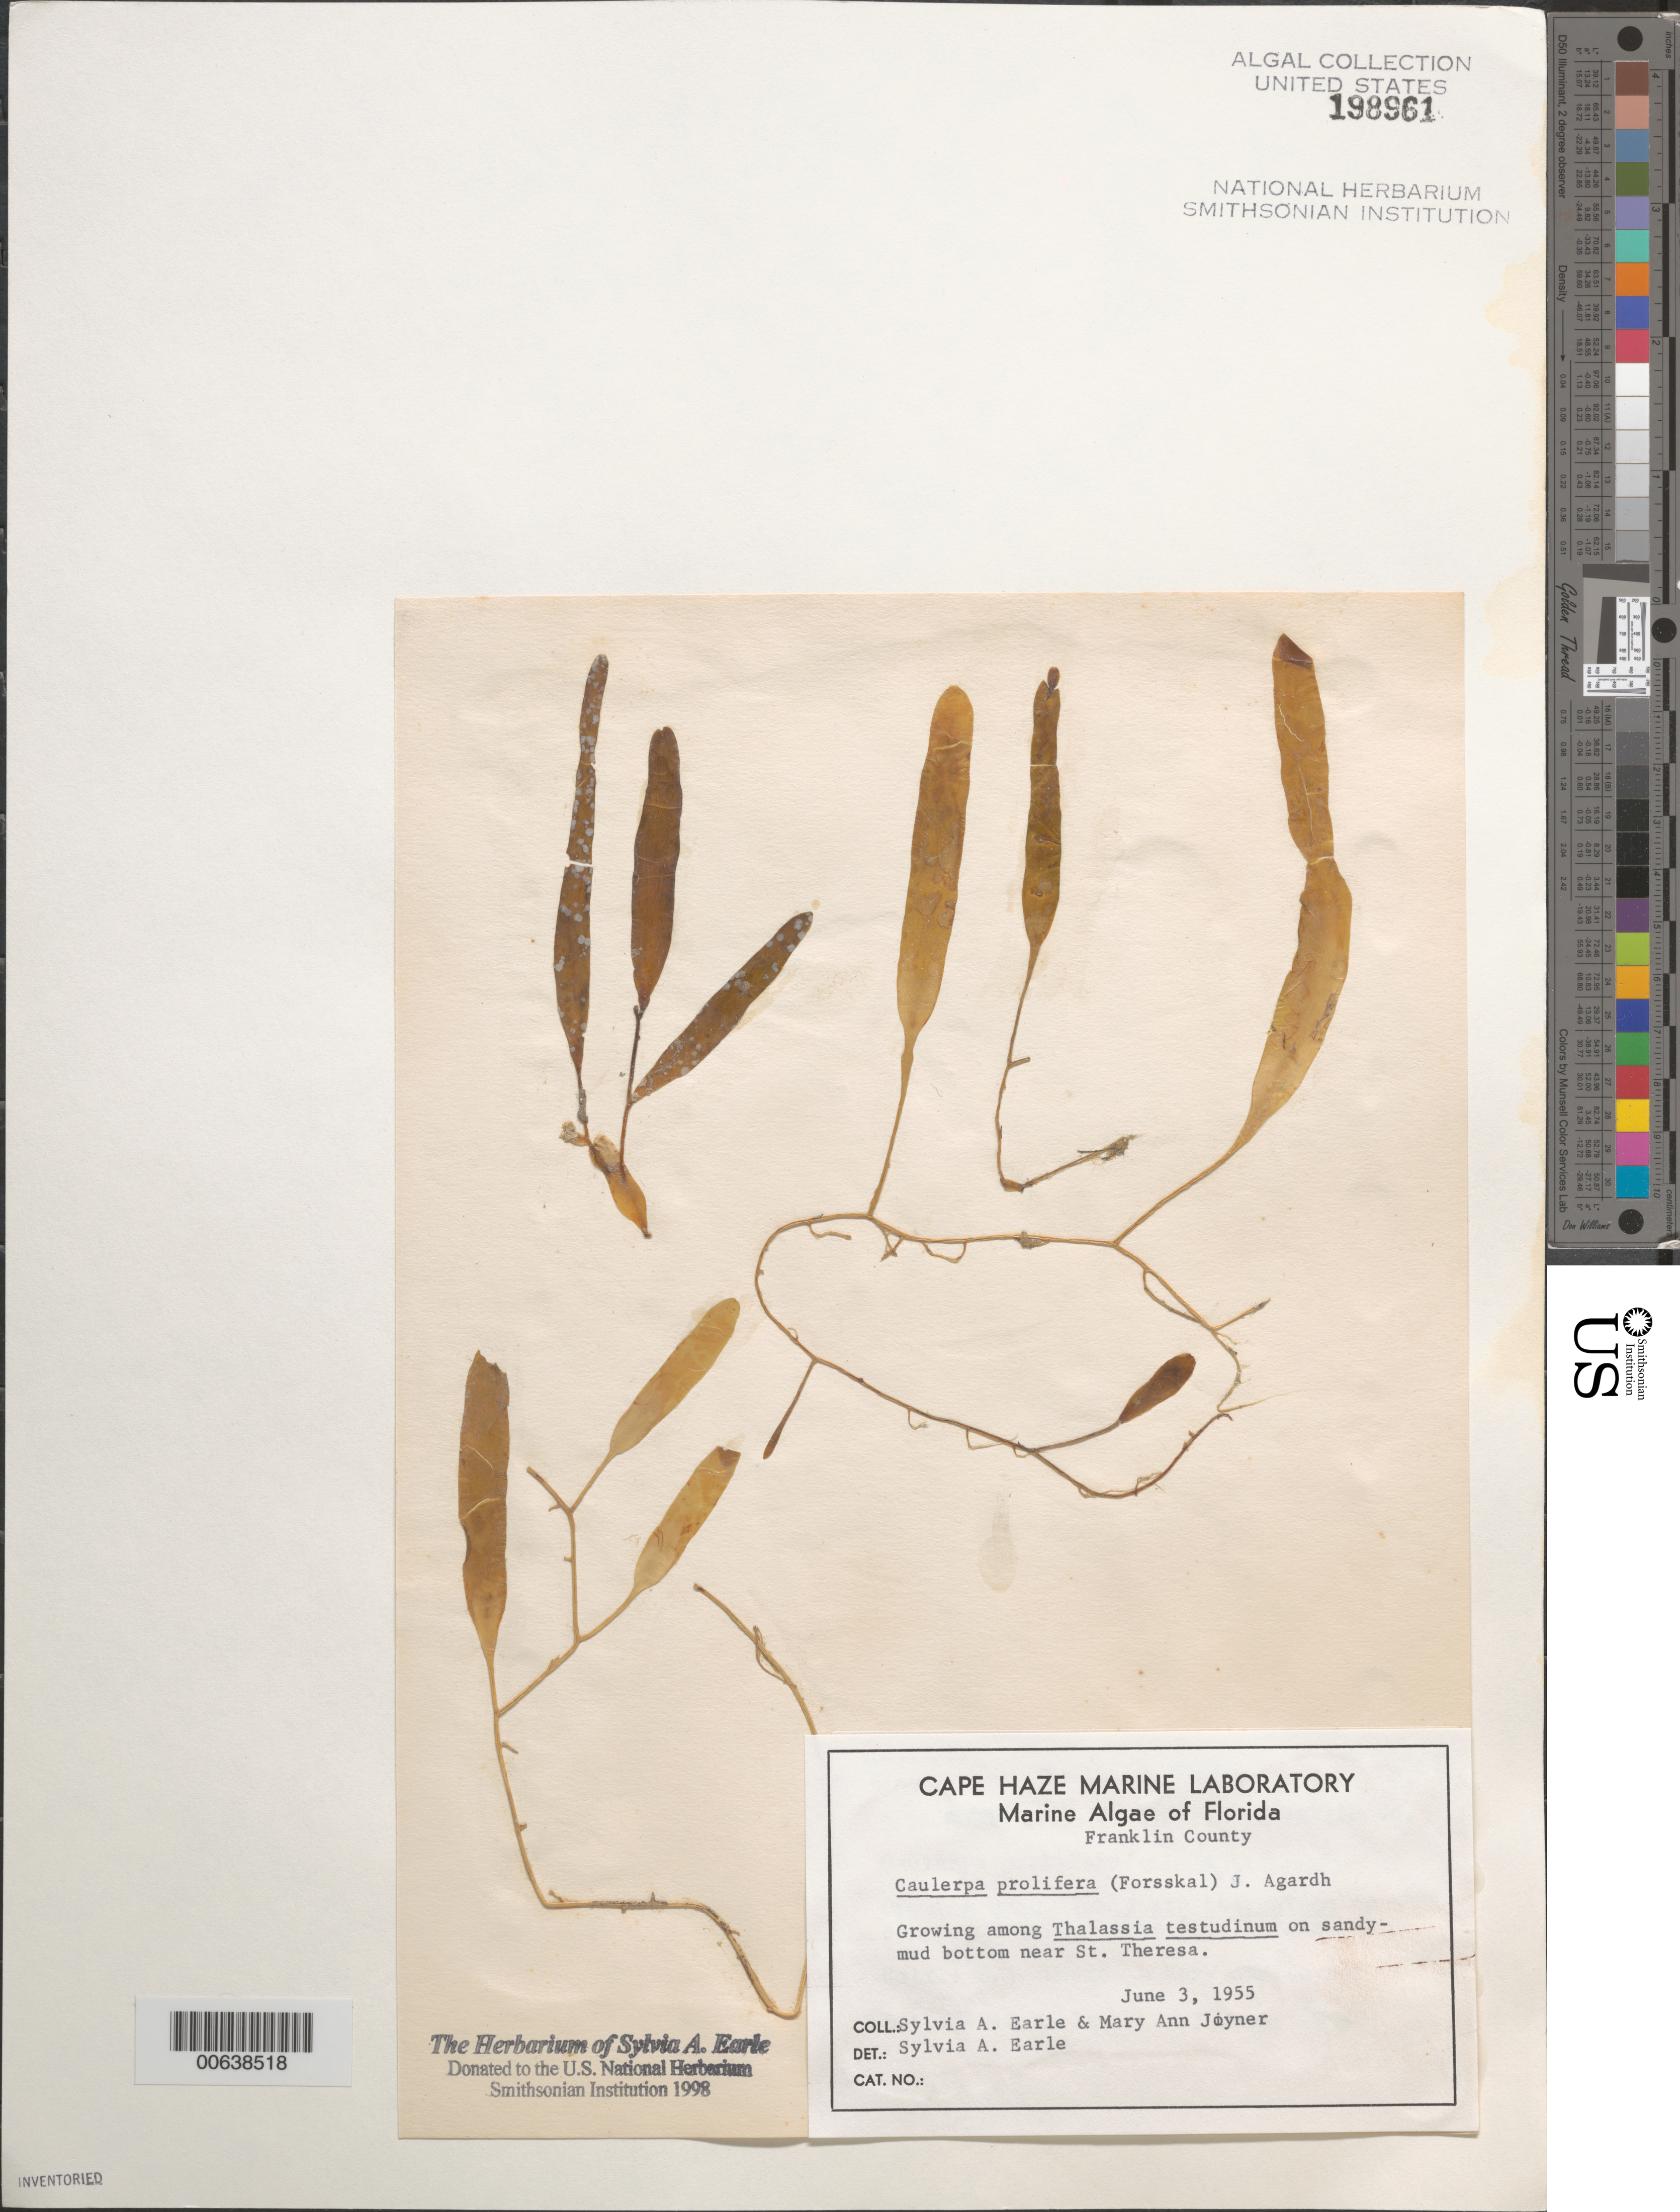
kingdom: Plantae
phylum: Chlorophyta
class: Ulvophyceae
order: Bryopsidales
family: Caulerpaceae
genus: Caulerpa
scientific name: Caulerpa prolifera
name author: (Forssk.) J.V.Lamouroux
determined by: Earle, S. A.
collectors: S. A. Earle & M. Joyner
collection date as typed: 03 Jun 1955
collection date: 1955-06-03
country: United States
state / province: Florida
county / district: Franklin County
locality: Near St. Teresa (St. Theresa)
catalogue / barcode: US 198961